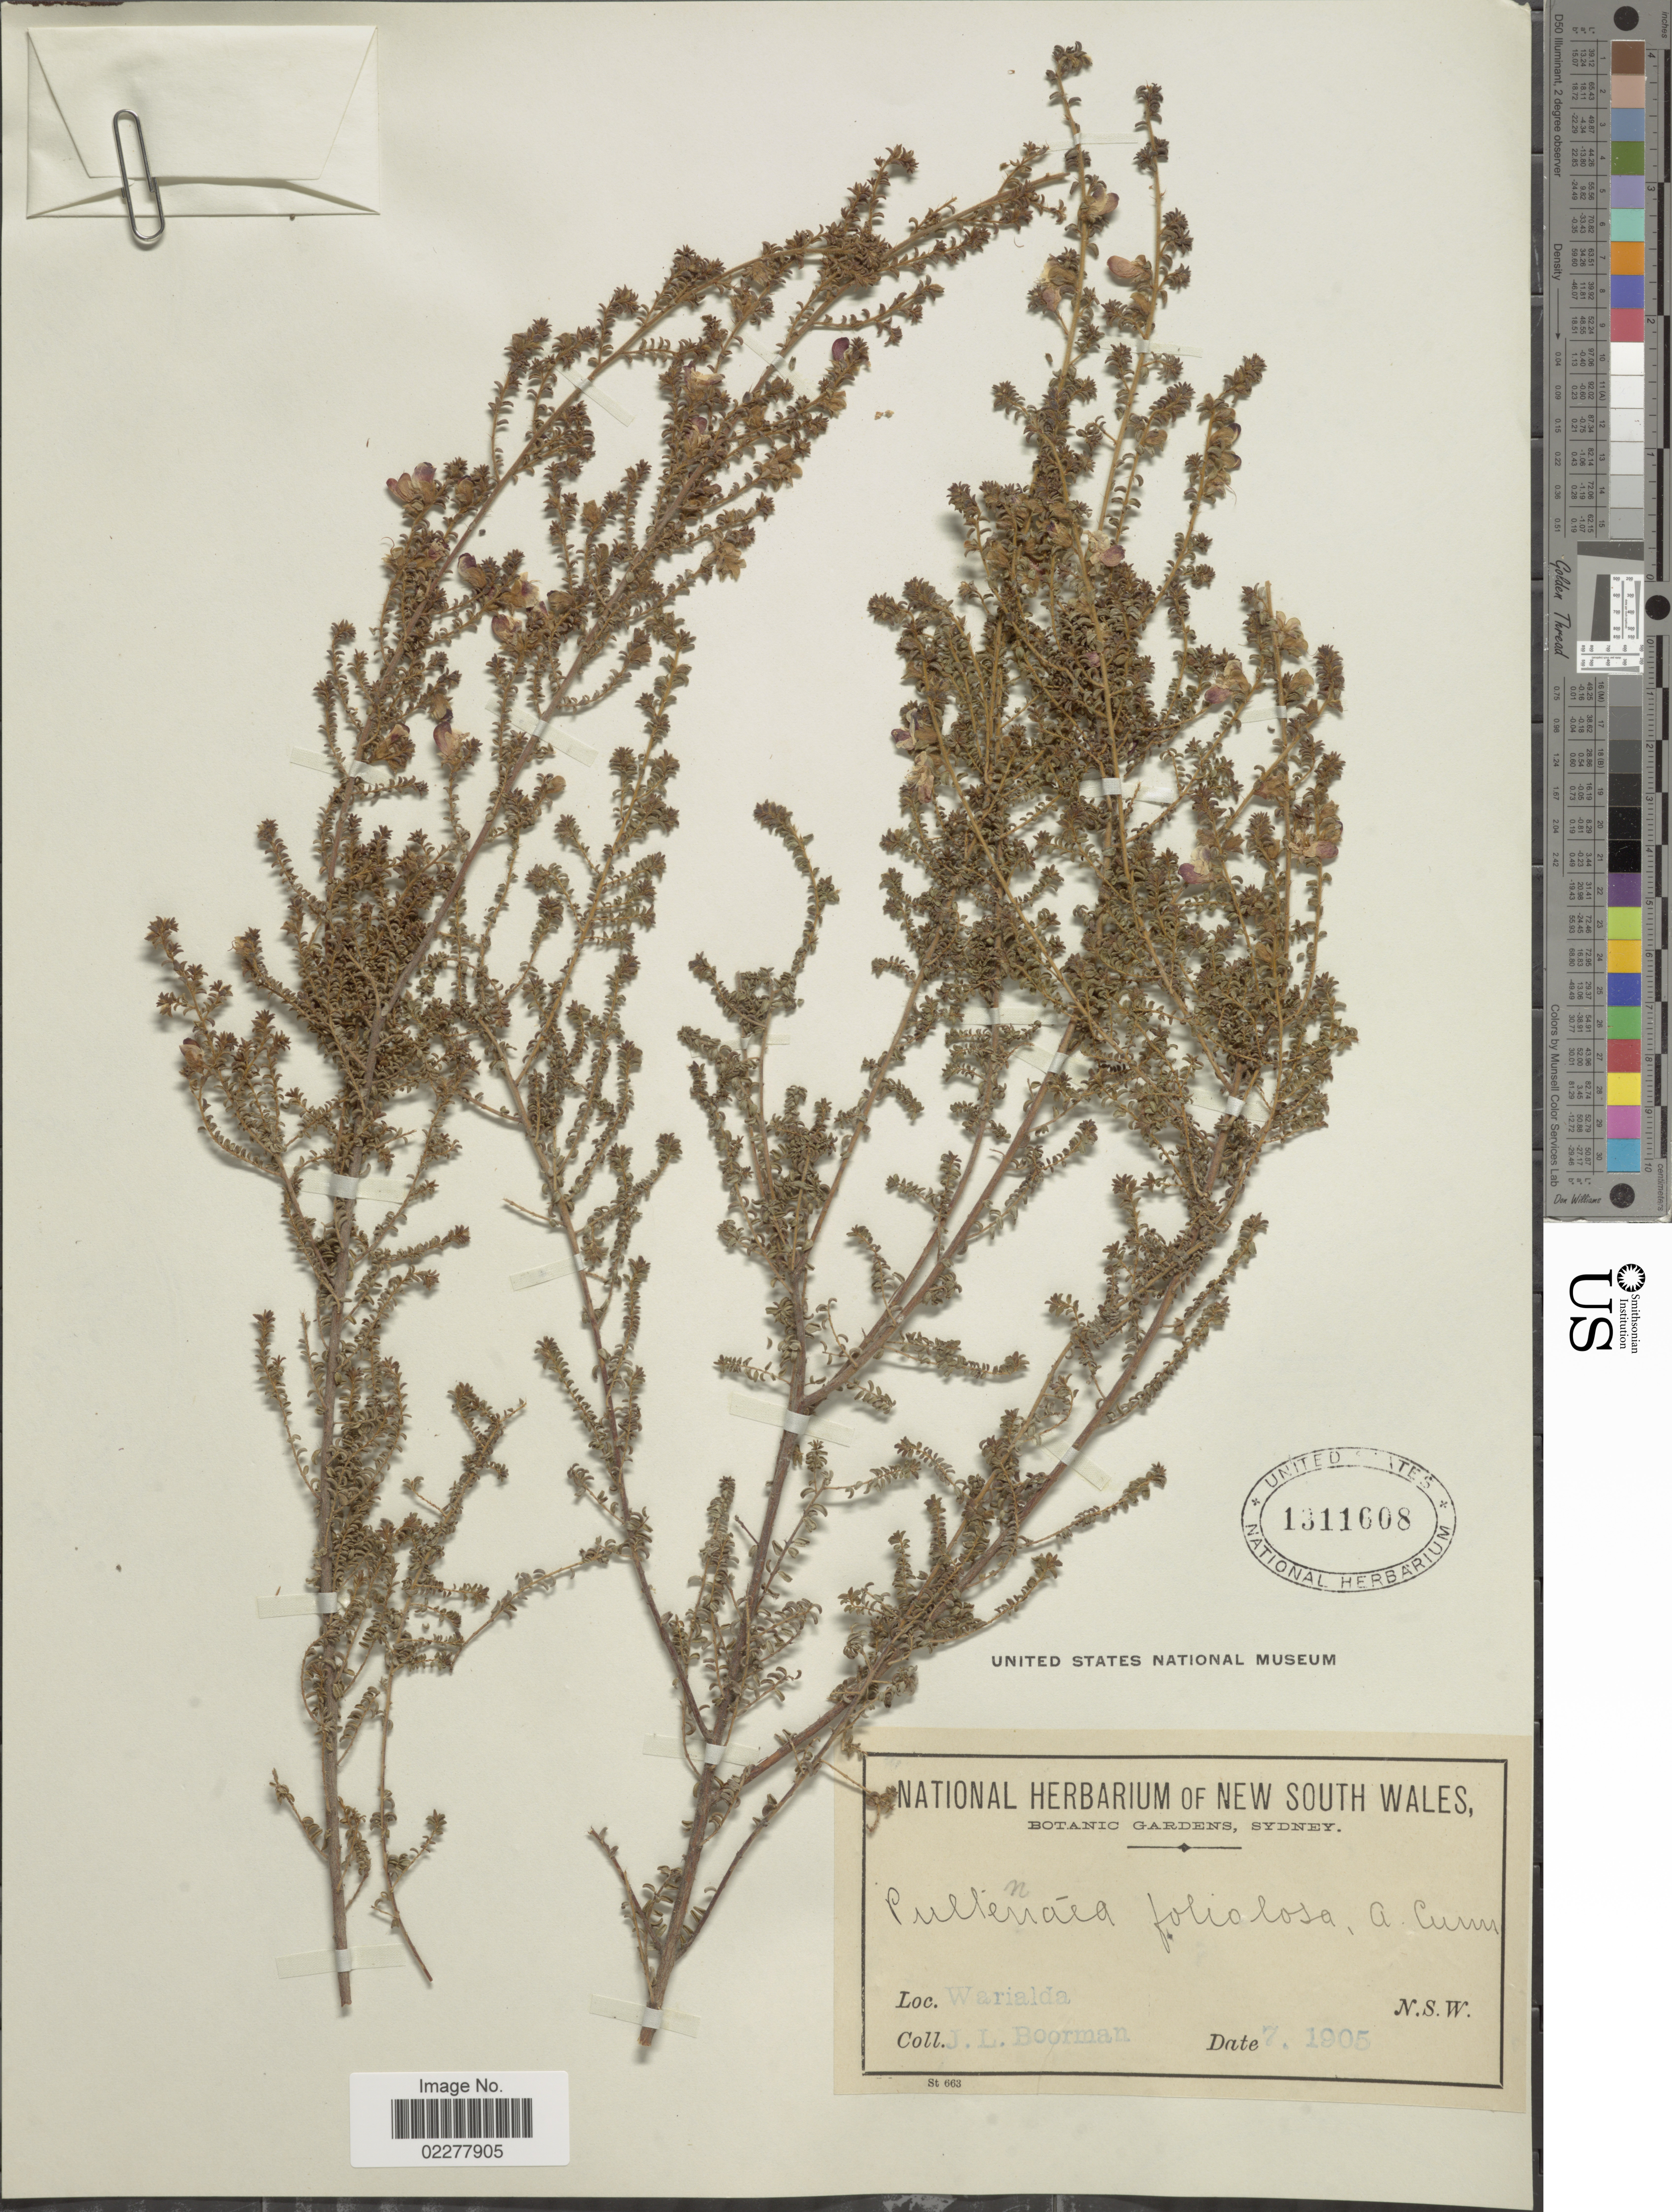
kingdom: Plantae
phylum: Tracheophyta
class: Magnoliopsida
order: Fabales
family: Fabaceae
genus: Pultenaea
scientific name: Pultenaea foliolosa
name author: Cunn.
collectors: J. Boorman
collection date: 1905-07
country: Australia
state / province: New South Wales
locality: Warialda, N.S.W.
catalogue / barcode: US 1311608